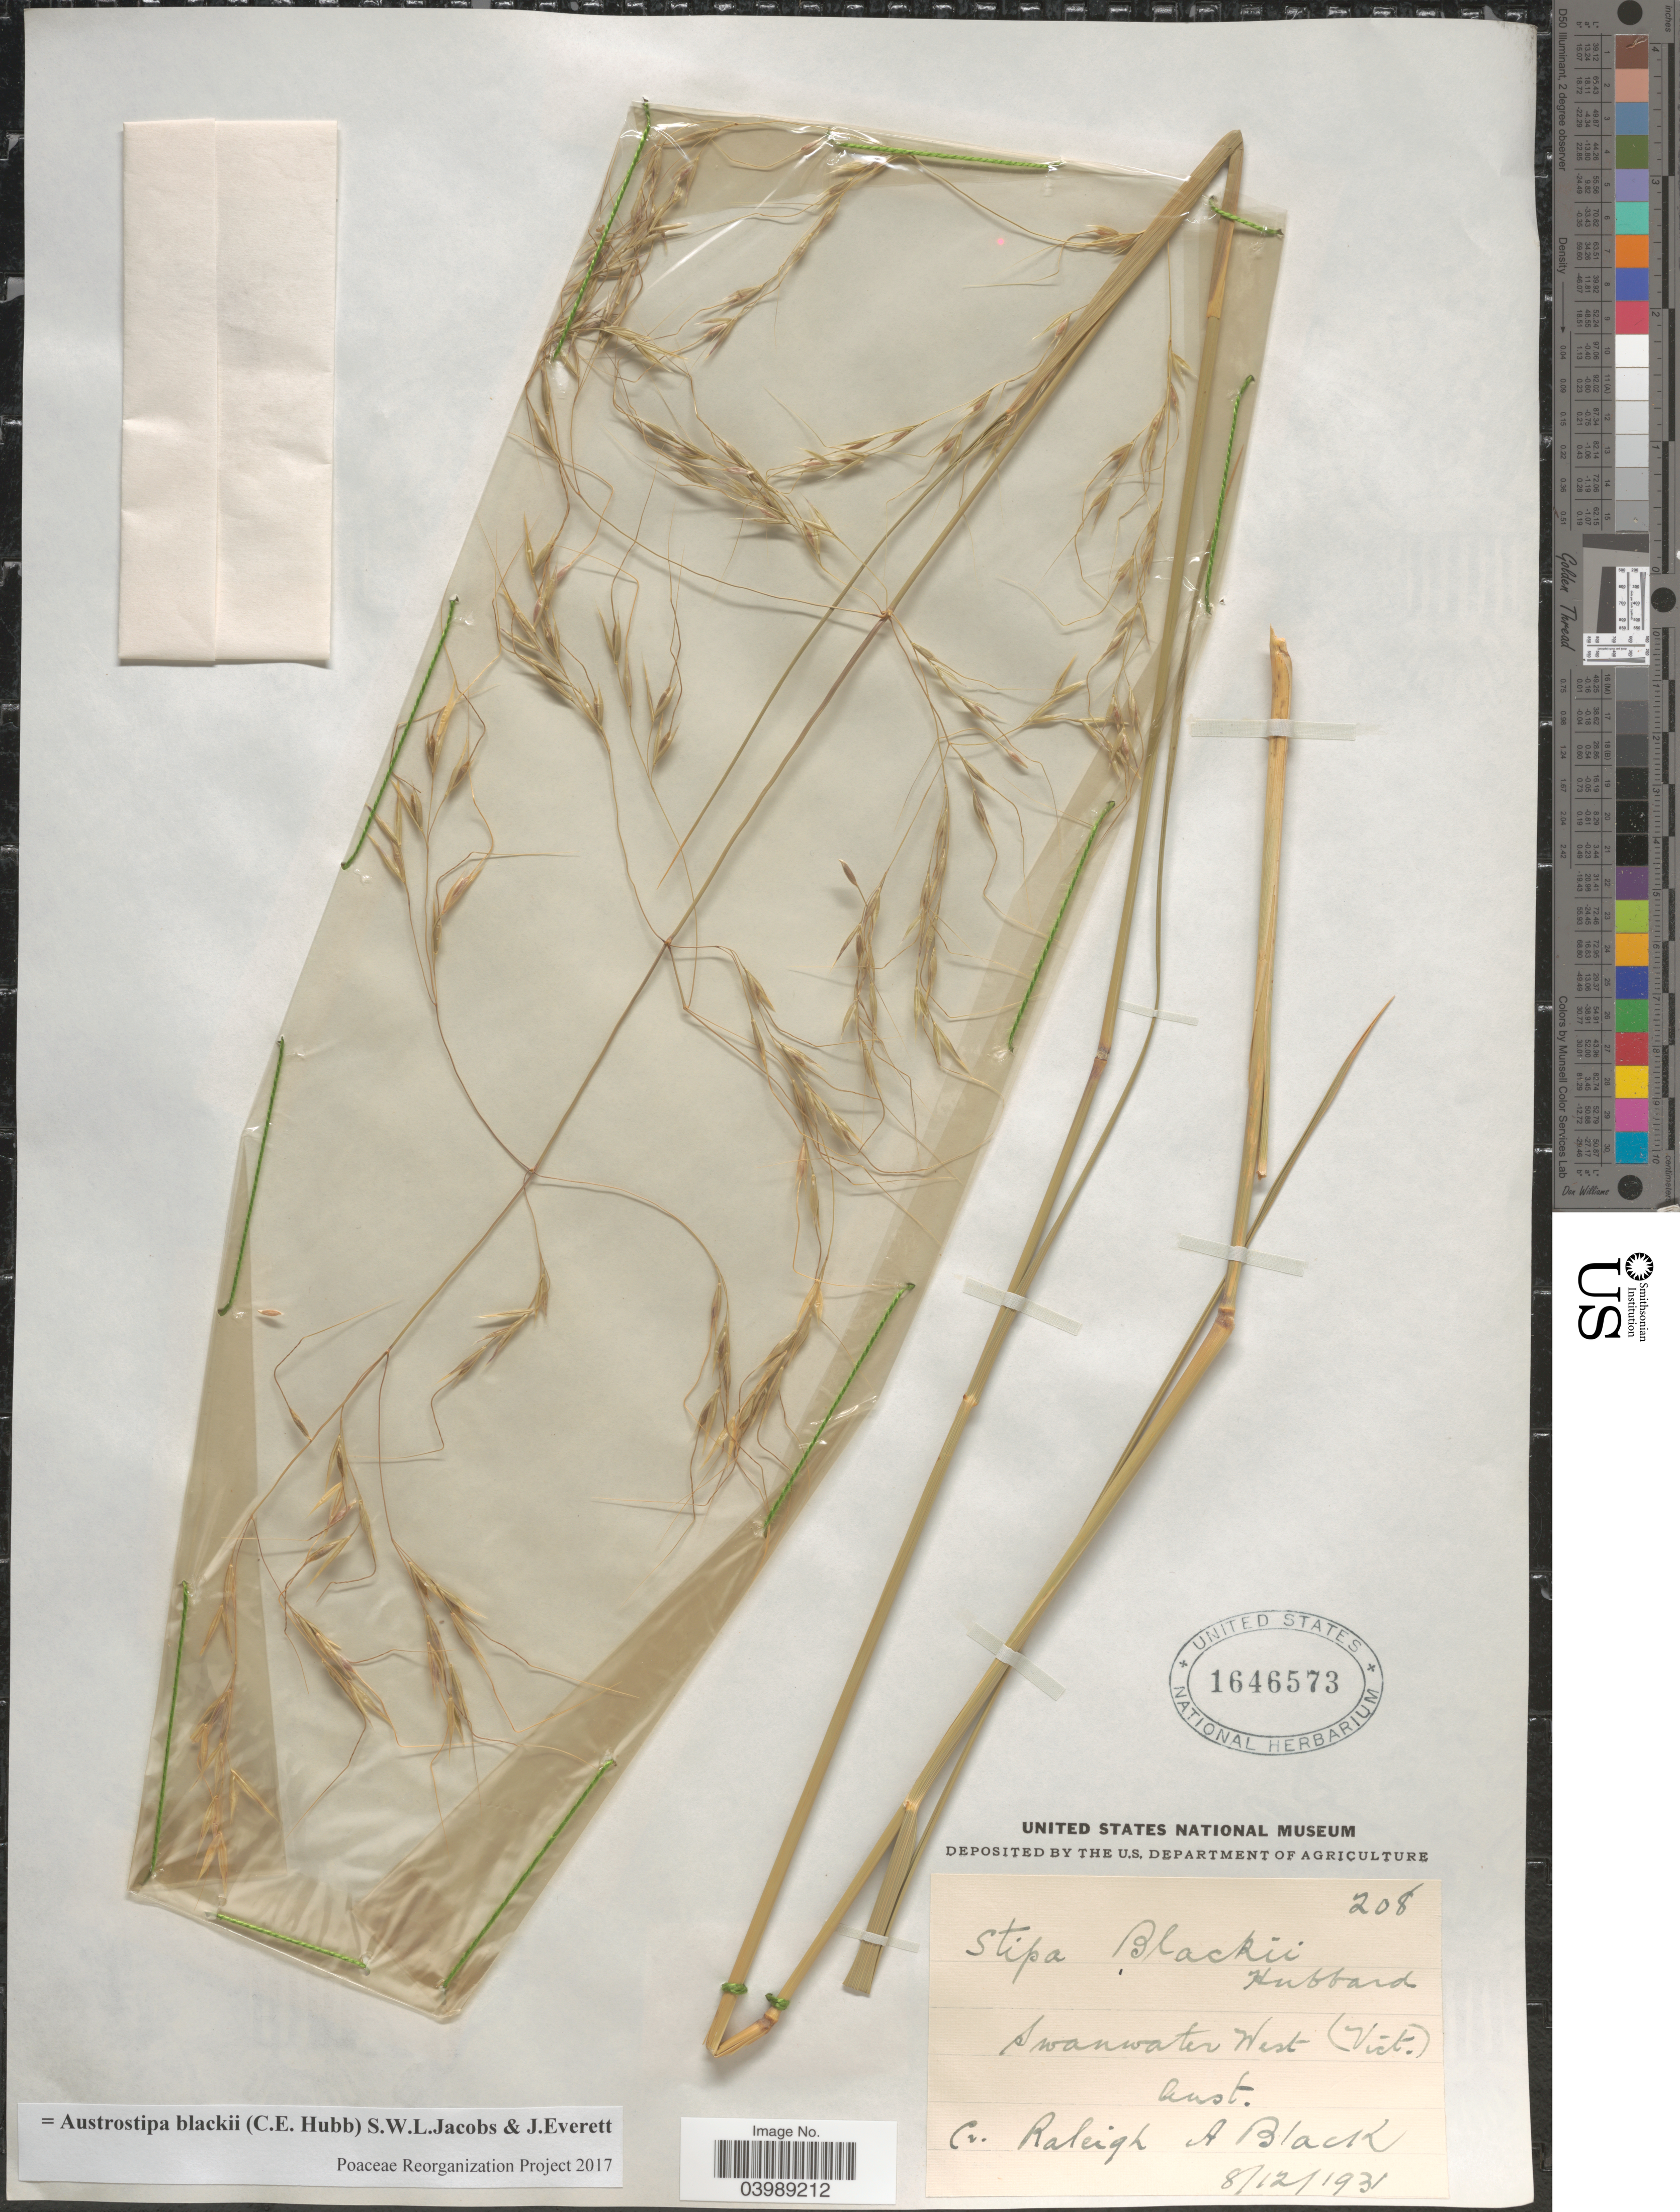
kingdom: Plantae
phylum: Tracheophyta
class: Liliopsida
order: Poales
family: Poaceae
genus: Austrostipa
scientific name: Austrostipa blackii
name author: (C.E. Hubb.) S.W.L. Jacobs & J. Everett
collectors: R. A. Black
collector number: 208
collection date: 1931-12-08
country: Australia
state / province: Victoria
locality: Swanwater West (Vict.).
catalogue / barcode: US 1646573